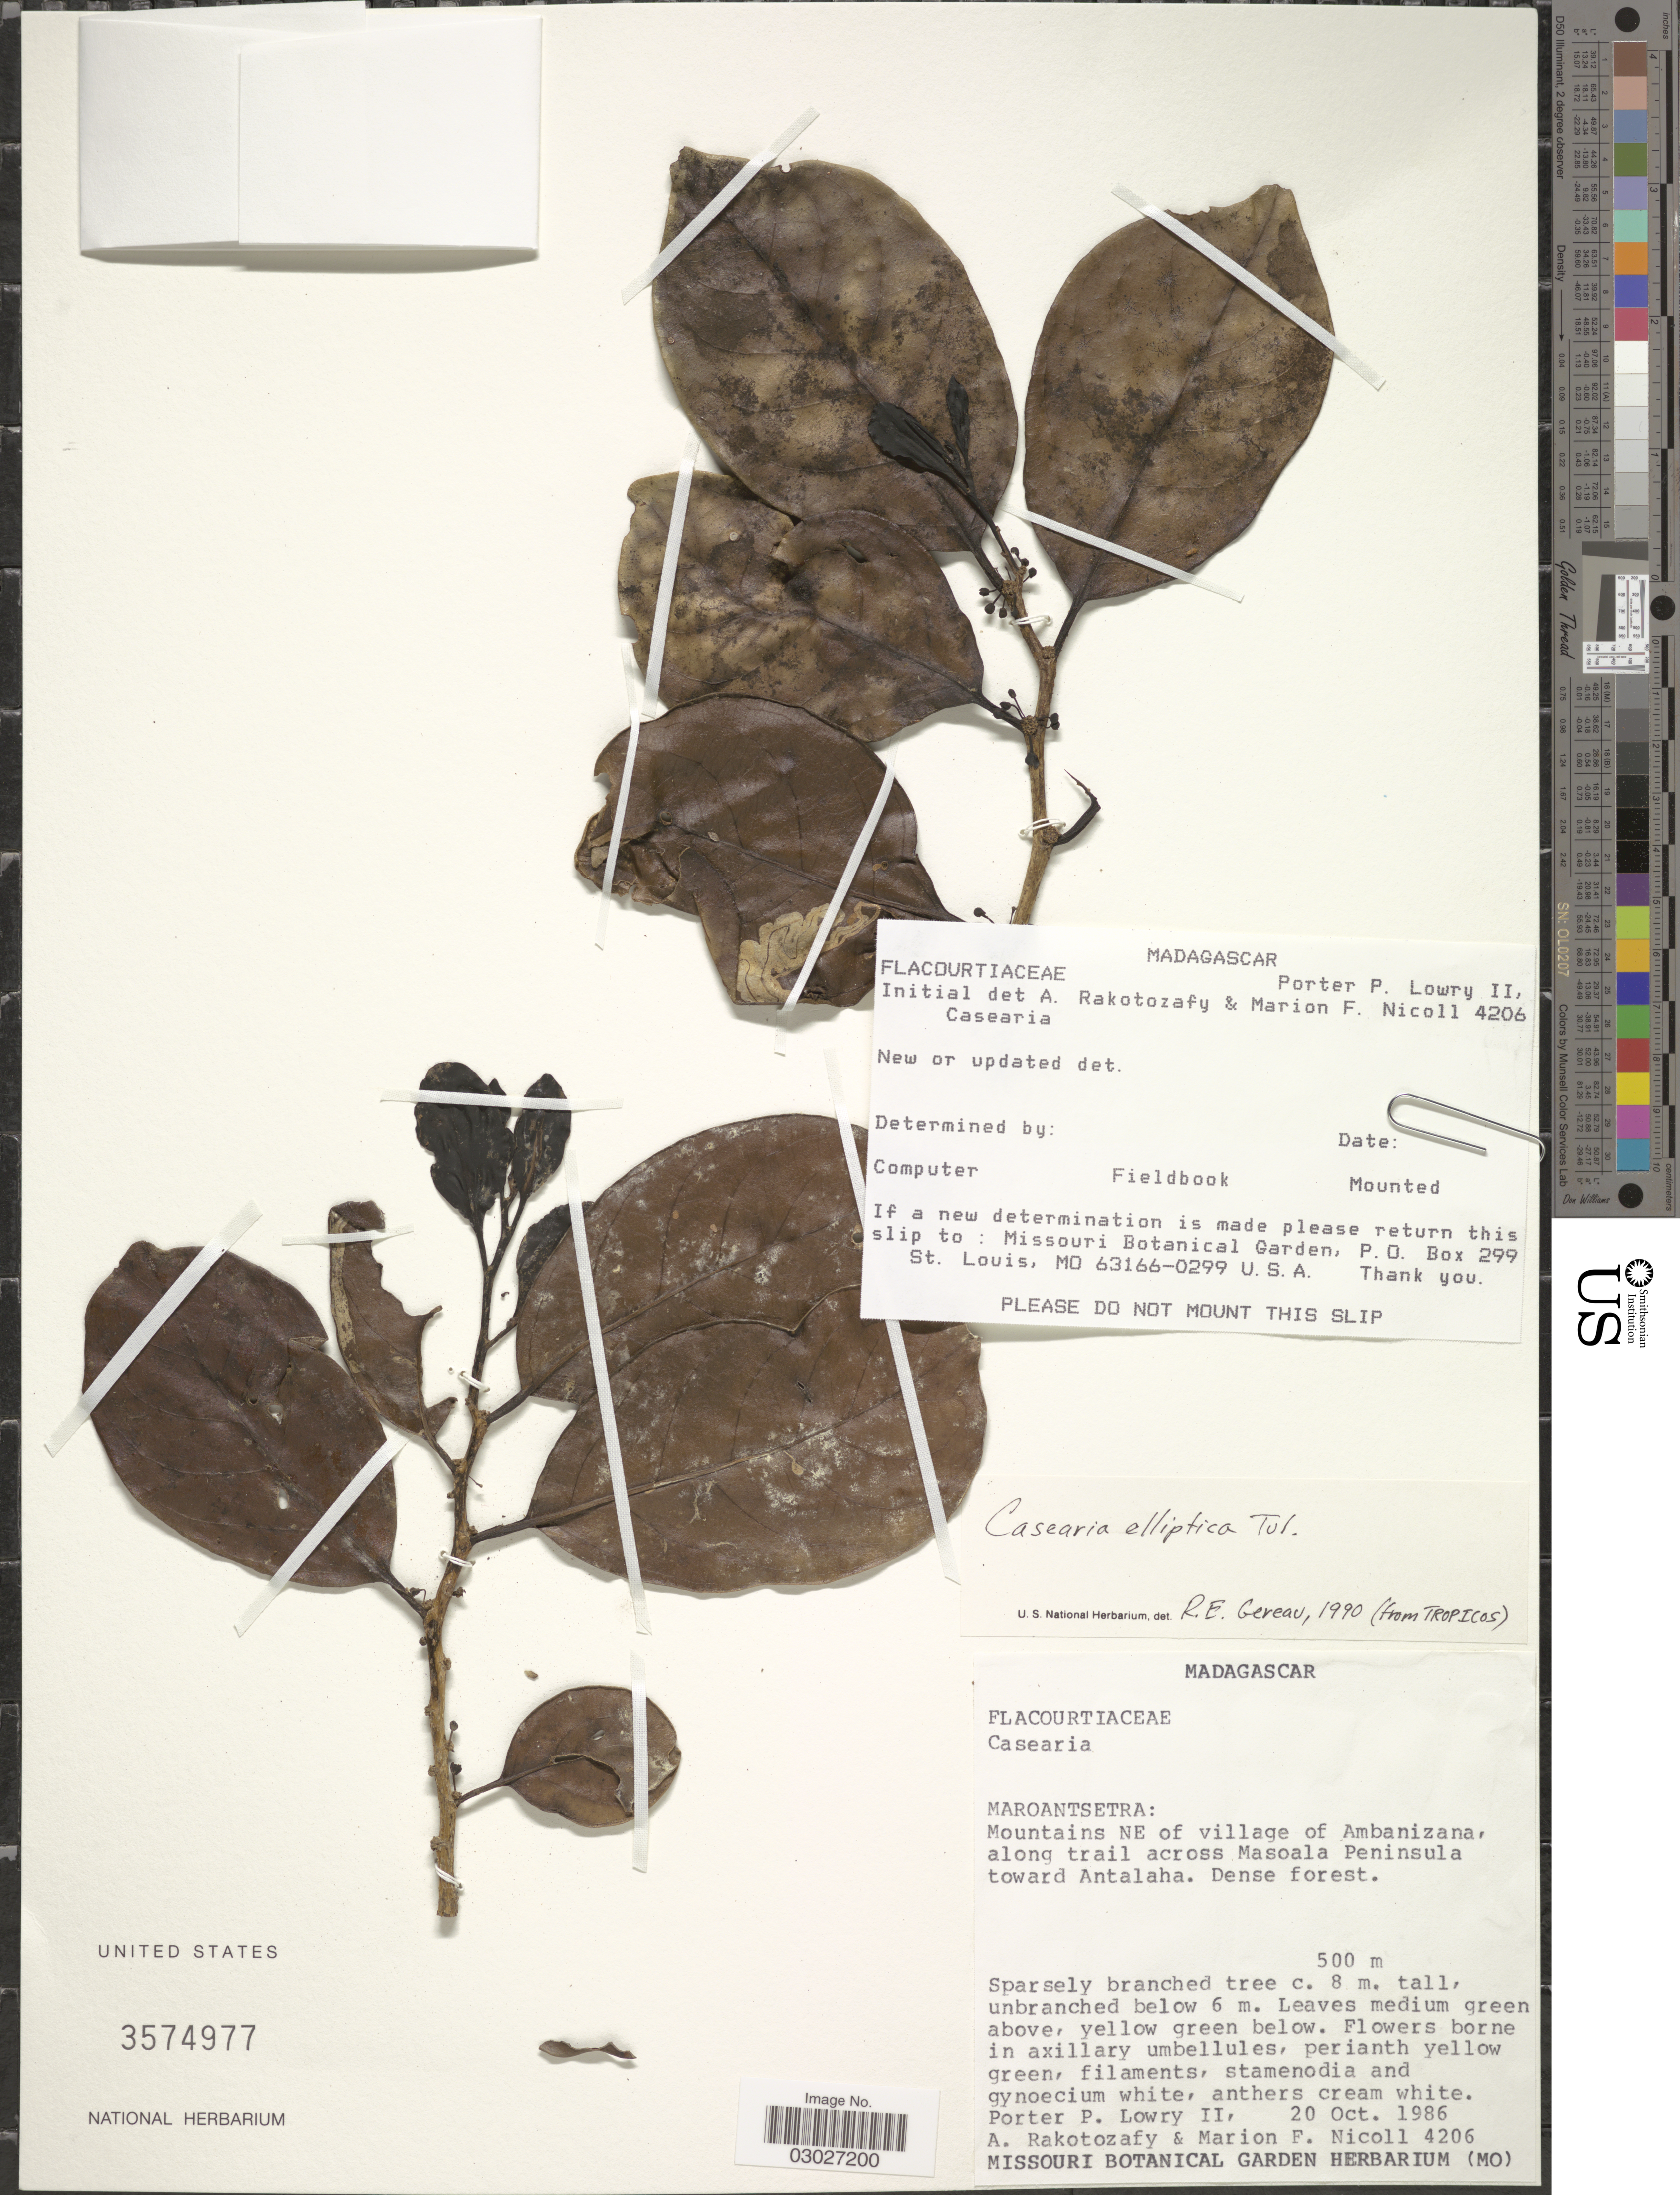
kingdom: Plantae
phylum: Tracheophyta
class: Magnoliopsida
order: Malpighiales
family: Salicaceae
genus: Casearia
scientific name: Casearia nigrescens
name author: Tul.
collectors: P. P. Lowry, A. Rakotozafy & M. F. Nicoll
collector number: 4206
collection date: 1986-10-20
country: Madagascar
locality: Maroantsetra: Mountains NE of village of Ambanizana, along trail across Masoala Peninsula toward Antahala.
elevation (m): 500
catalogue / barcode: US 3574977